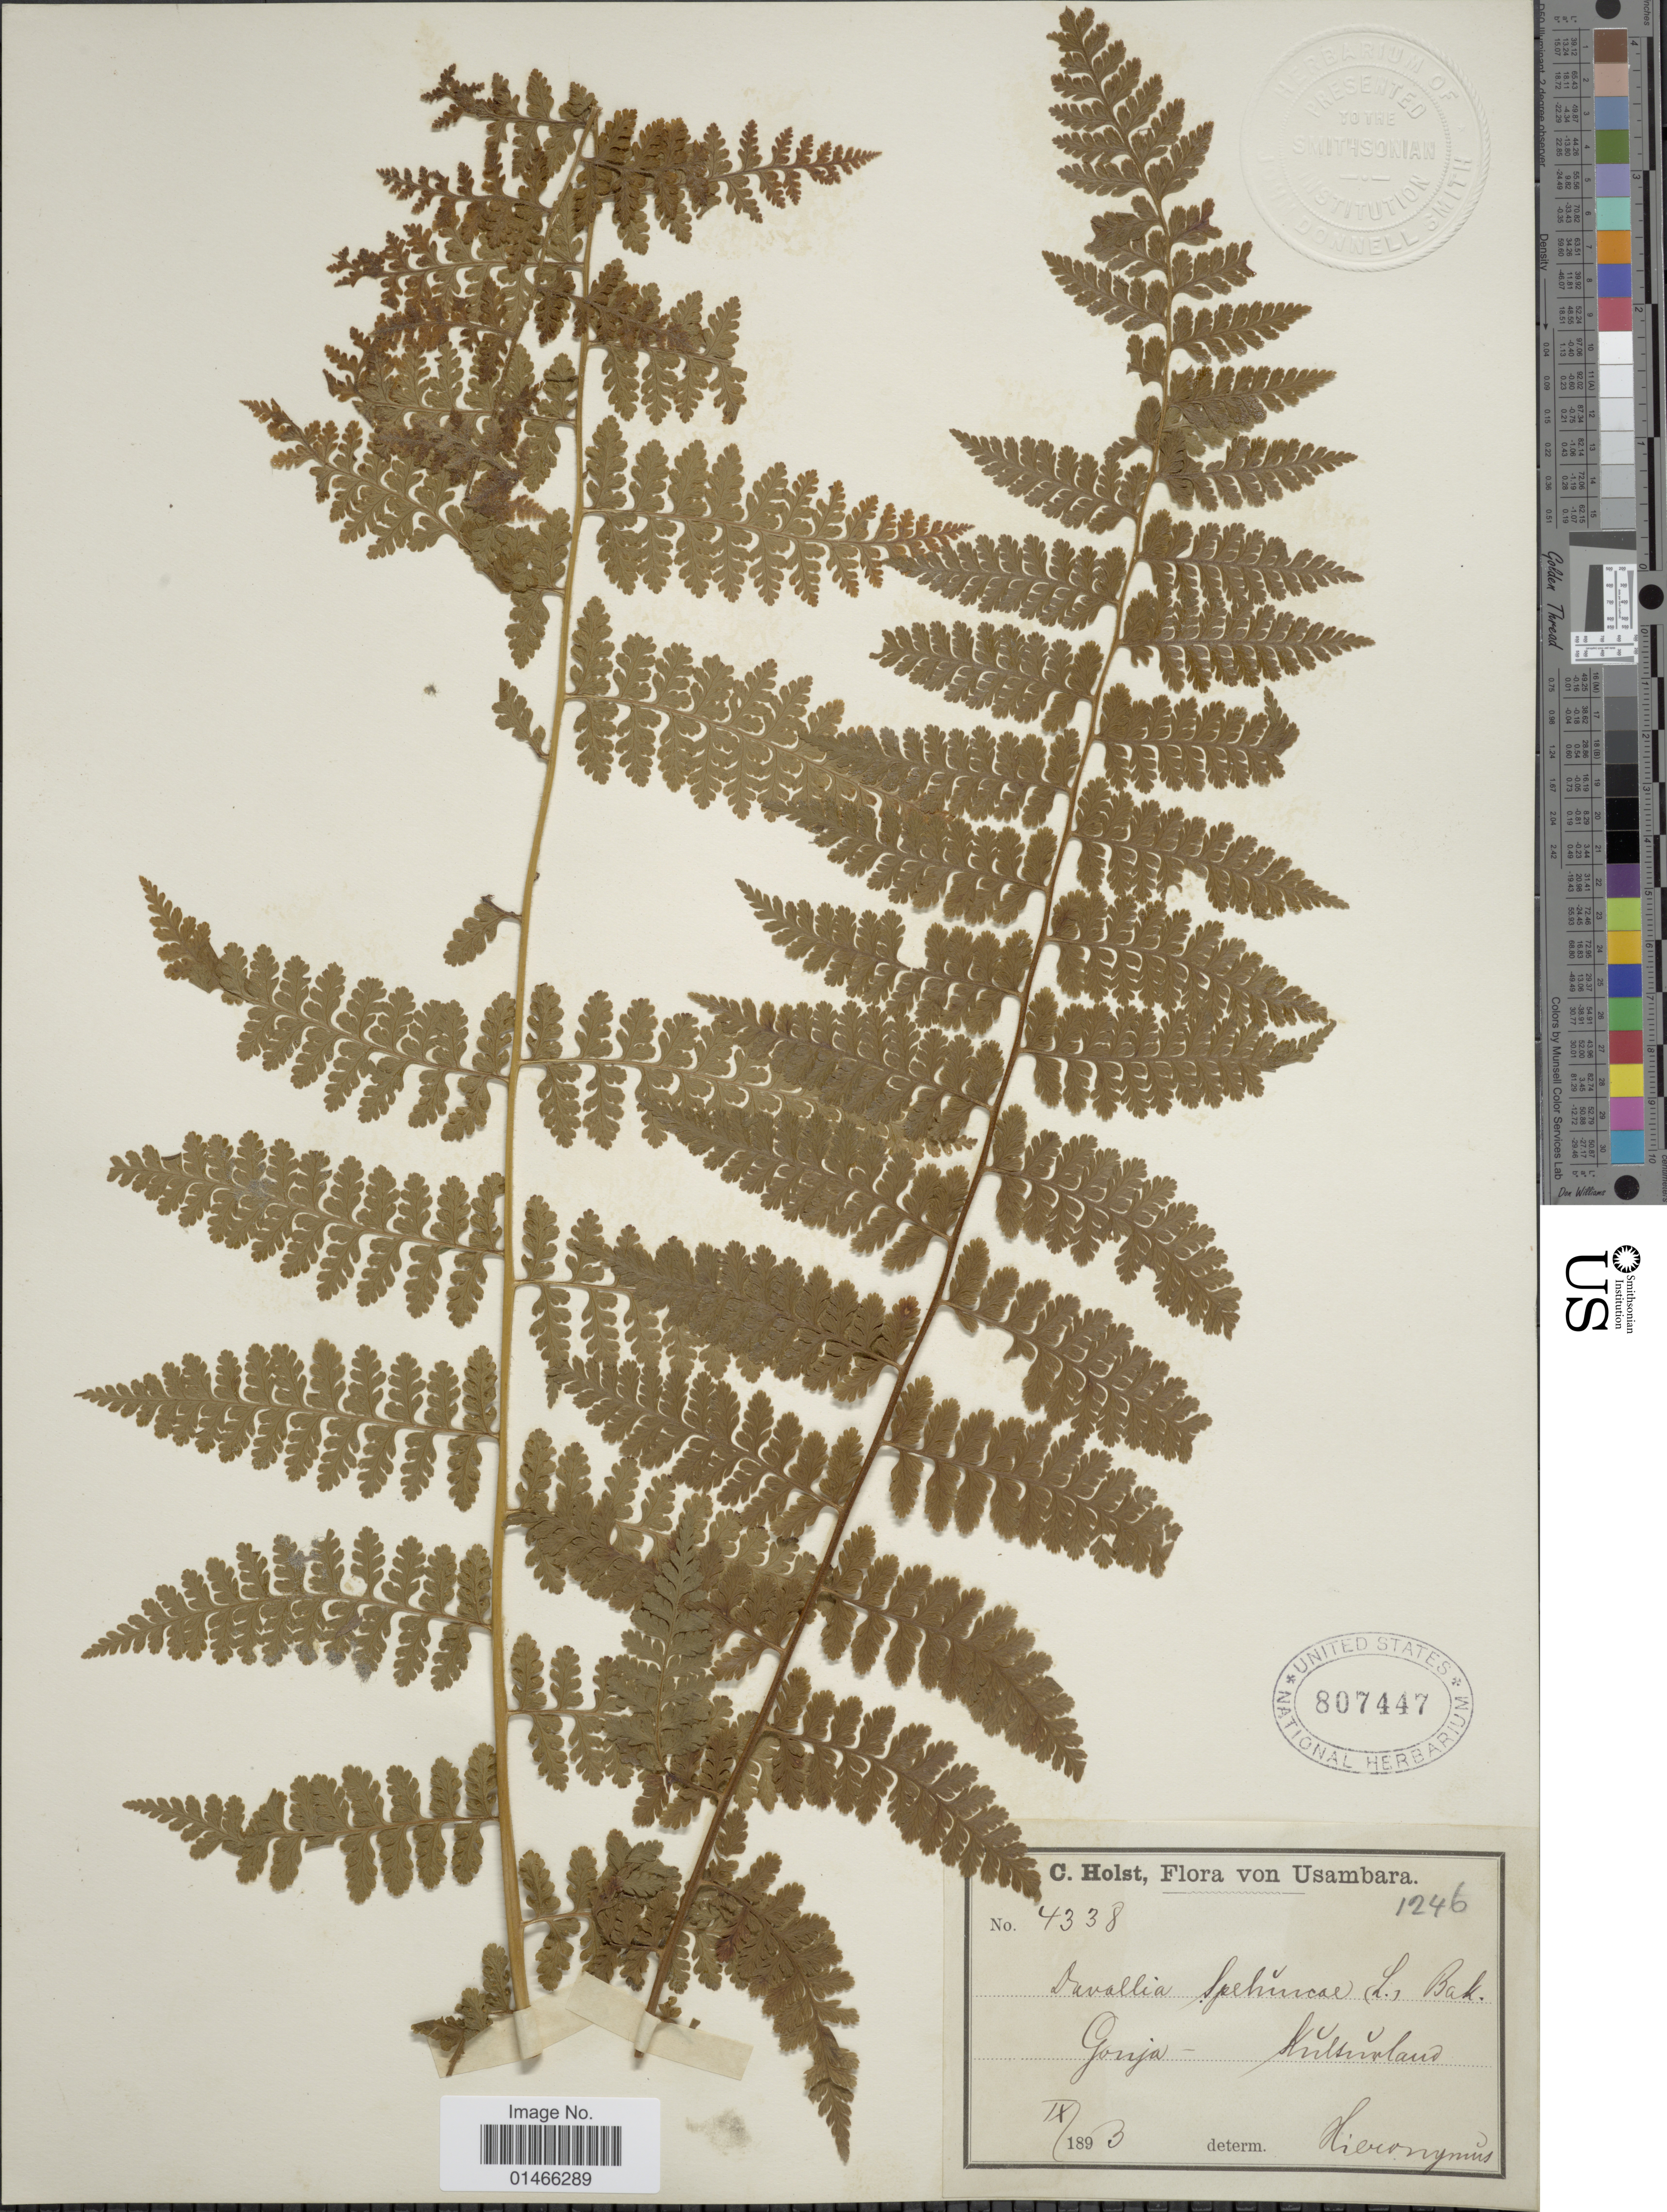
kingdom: Plantae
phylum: Tracheophyta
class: Polypodiopsida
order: Polypodiales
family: Dennstaedtiaceae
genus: Microlepia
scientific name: Microlepia speluncae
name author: (L.) T. Moore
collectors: C. H. Holst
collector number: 4338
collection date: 1893-09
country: Tanzania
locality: Usambara. Gonja.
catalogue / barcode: US 807447